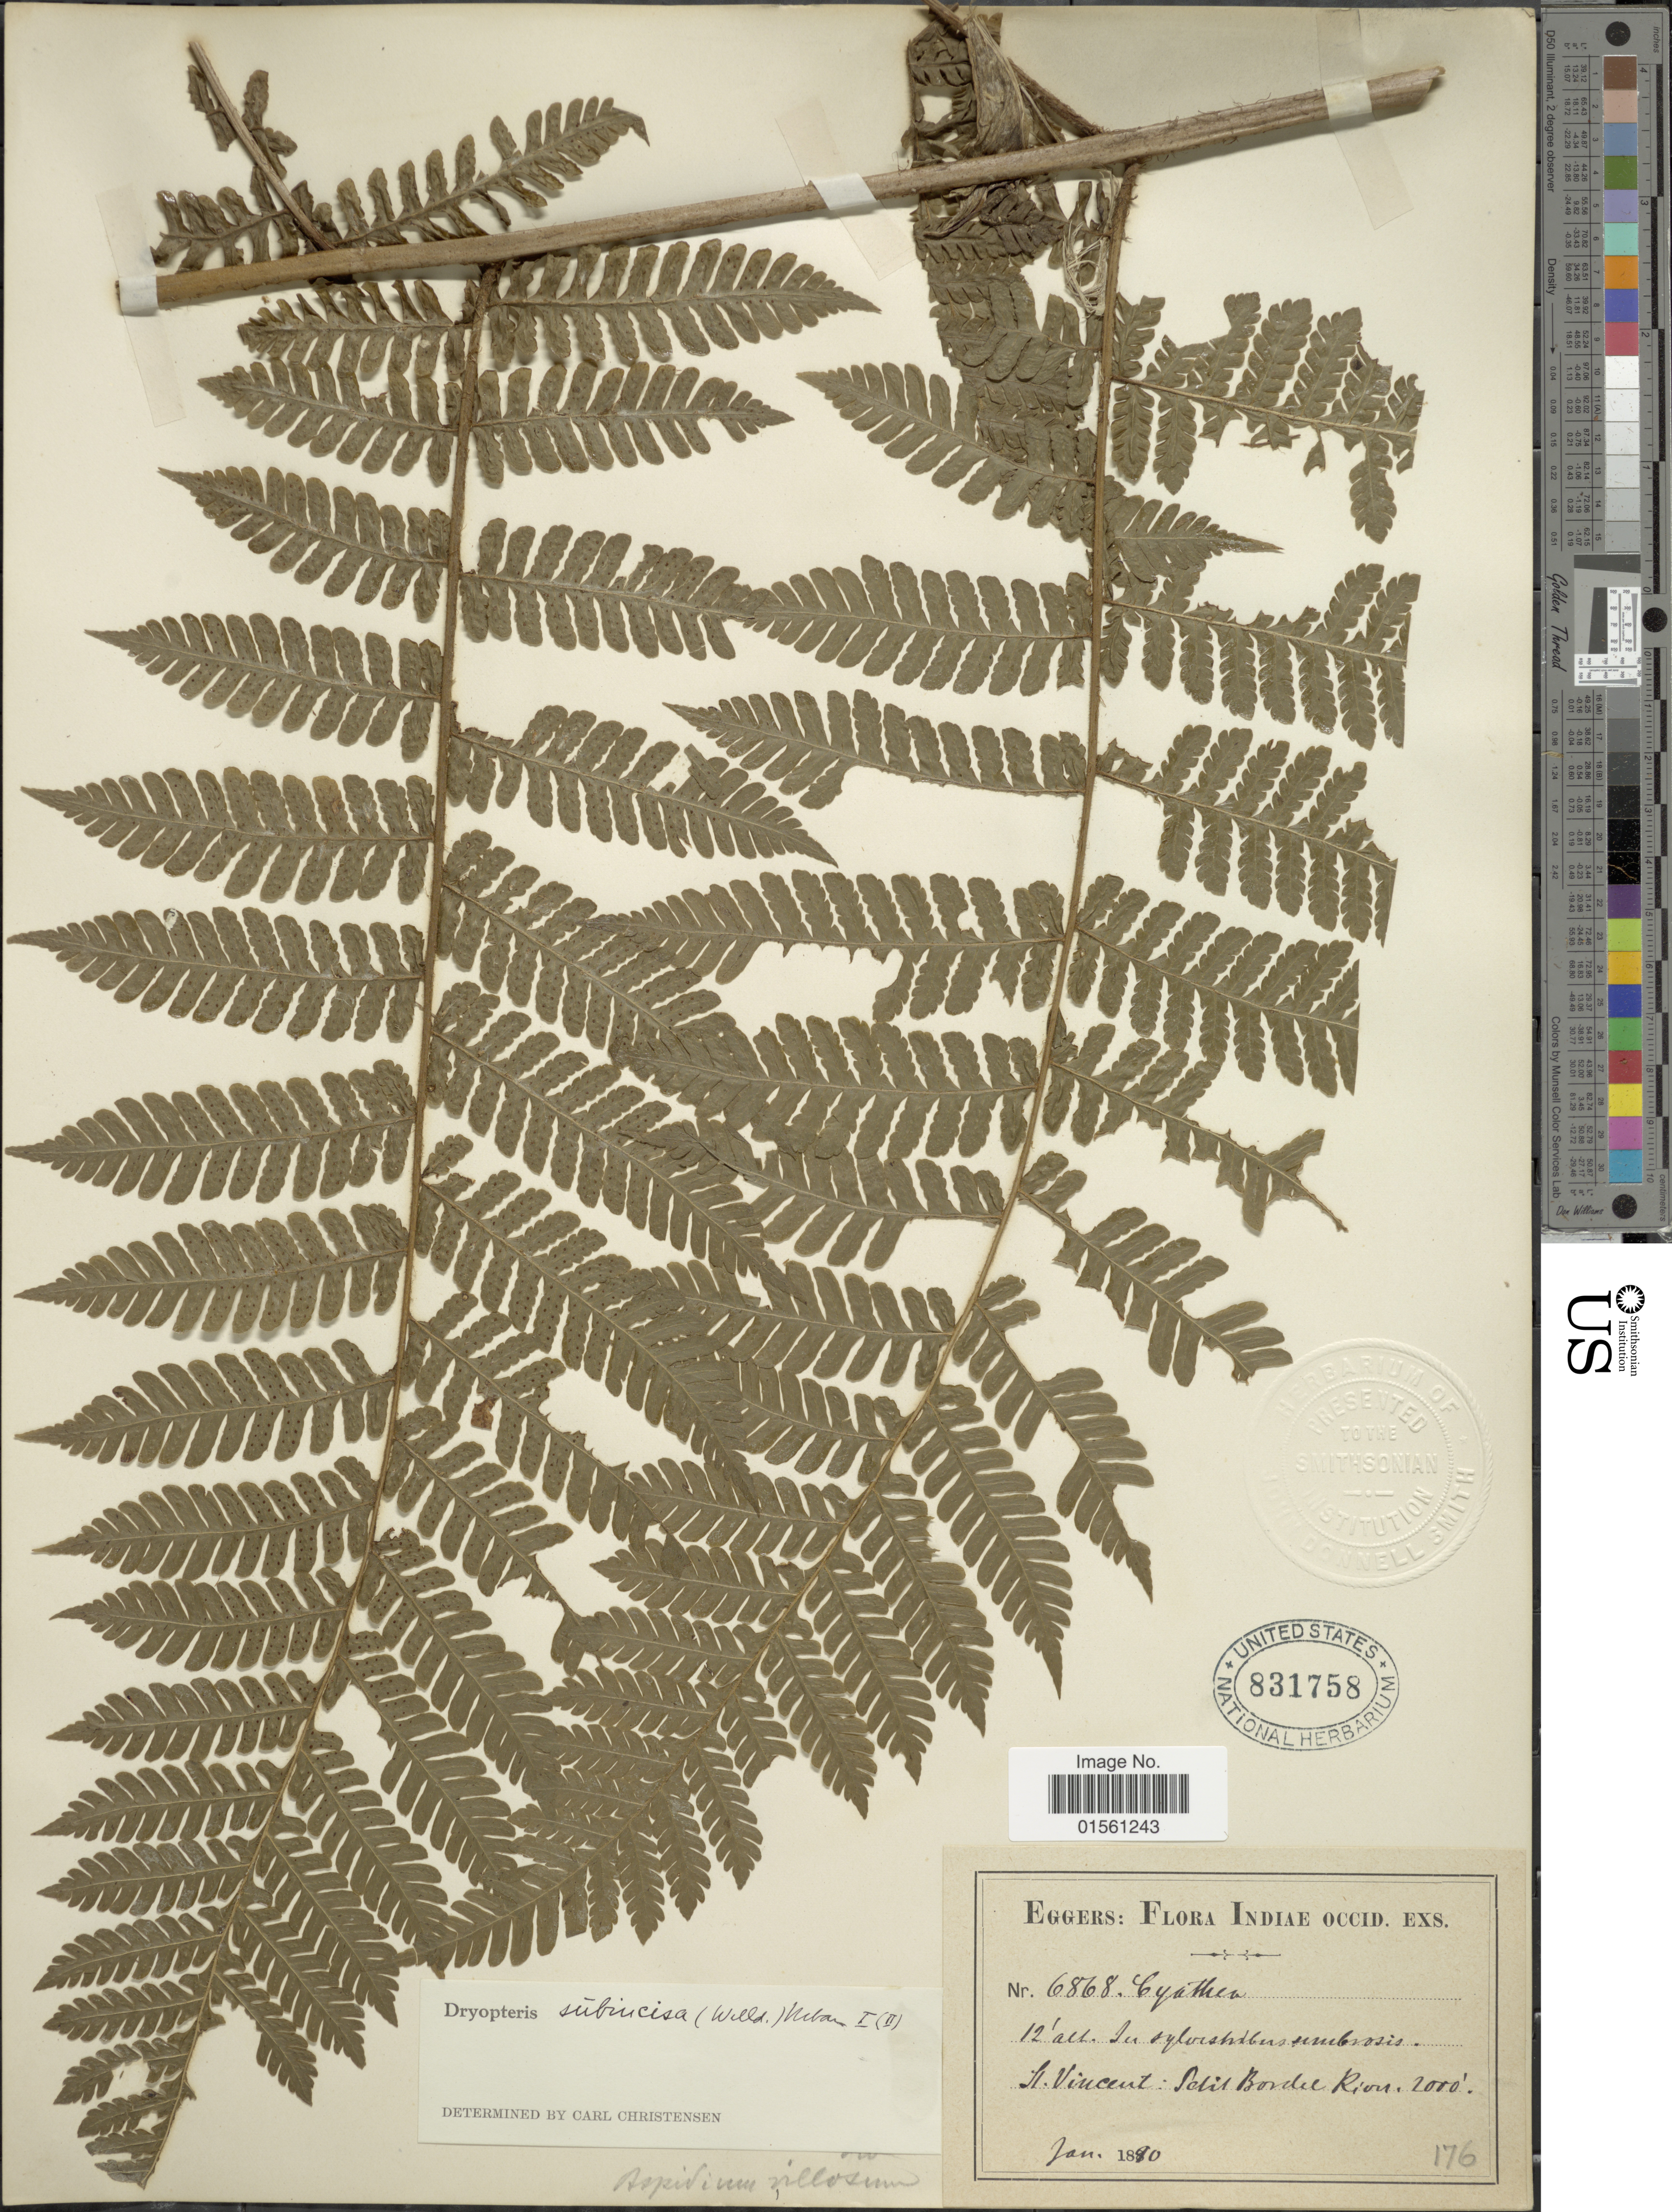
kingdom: Plantae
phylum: Tracheophyta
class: Polypodiopsida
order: Polypodiales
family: Dryopteridaceae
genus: Megalastrum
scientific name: Megalastrum subincisum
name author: (Willd.) A.R. Sm. & R.C. Moran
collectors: -. Eggers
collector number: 6868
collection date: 1890-01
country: St. Vincent - Grenadines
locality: St. Vincent: Petit Bordel River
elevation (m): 610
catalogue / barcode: US 831758